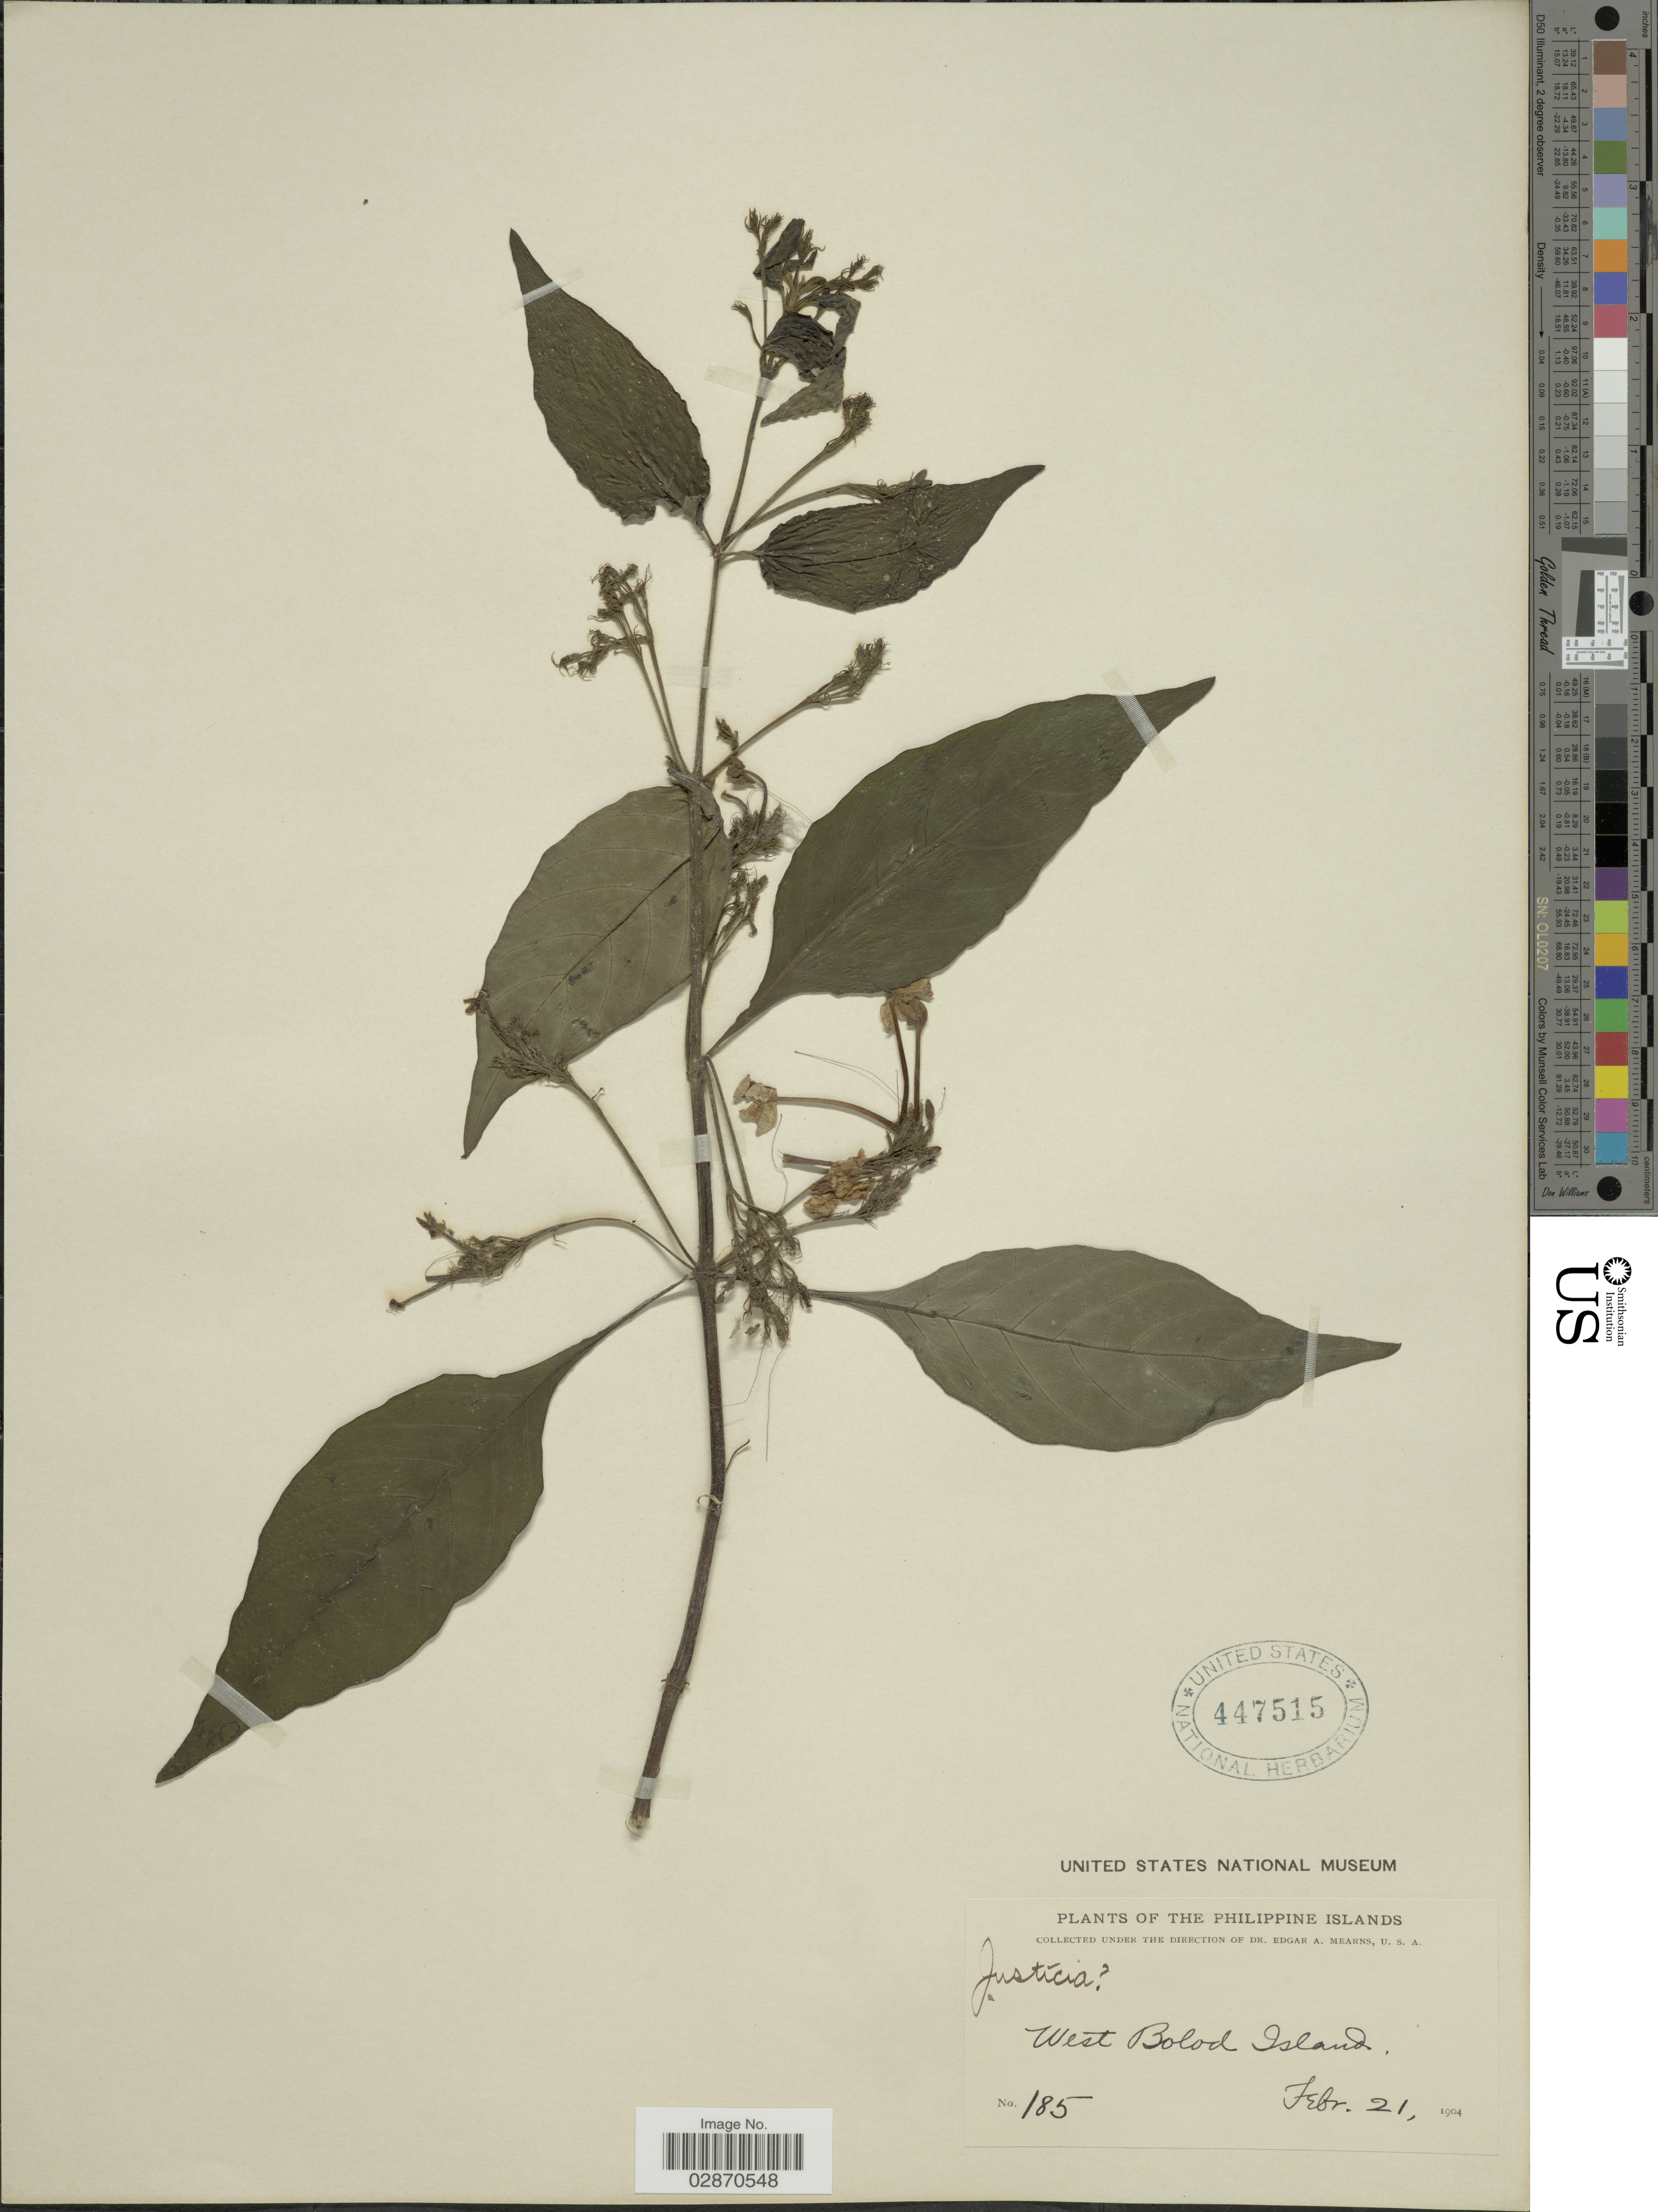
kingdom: Plantae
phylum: Tracheophyta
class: Magnoliopsida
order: Lamiales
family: Acanthaceae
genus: Pseuderanthemum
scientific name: Pseuderanthemum pulchellum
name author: (Andrews) Merr.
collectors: E. A. Mearns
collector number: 185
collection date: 1904-02-21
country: Philippines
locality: Philippine Islands. West Bolod Island.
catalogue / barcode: US 447515